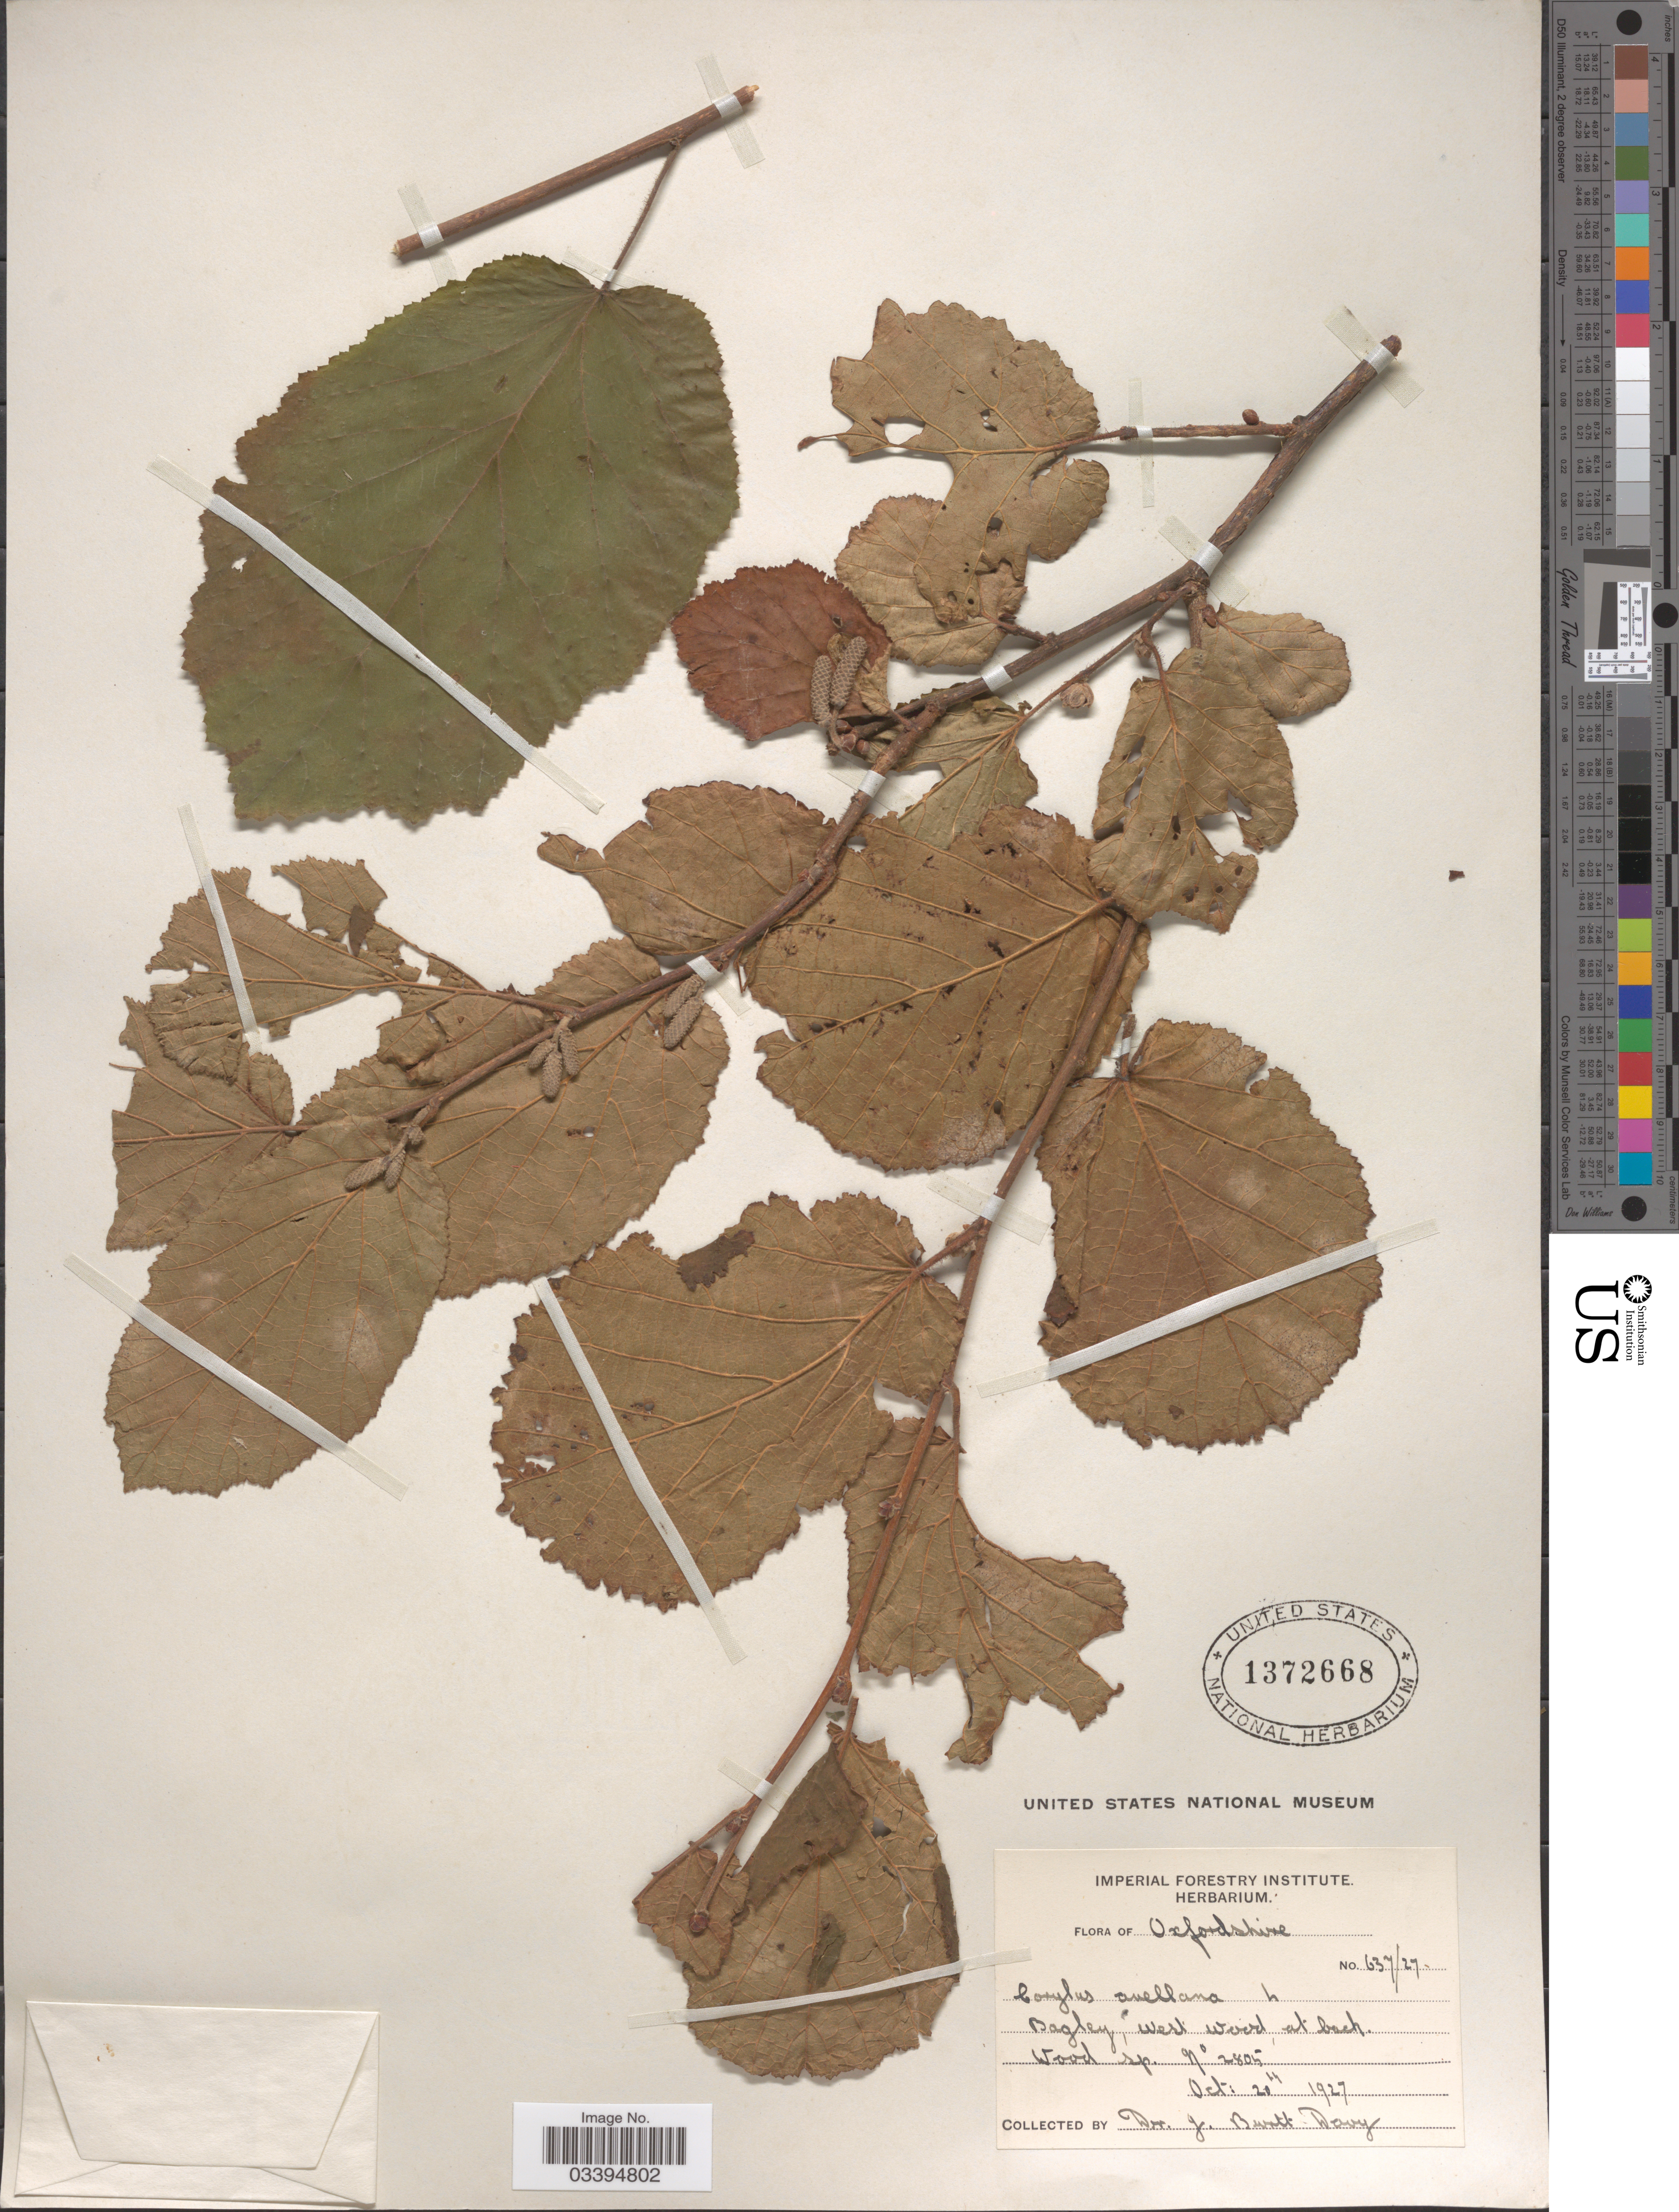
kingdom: Plantae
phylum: Tracheophyta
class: Magnoliopsida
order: Fagales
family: Betulaceae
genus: Corylus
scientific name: Corylus avellana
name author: L.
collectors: J. Burtt Davy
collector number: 637/27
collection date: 1927-10-20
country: United Kingdom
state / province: England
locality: Oxfordshire, Bagley, west wood at back.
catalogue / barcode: US 1372668